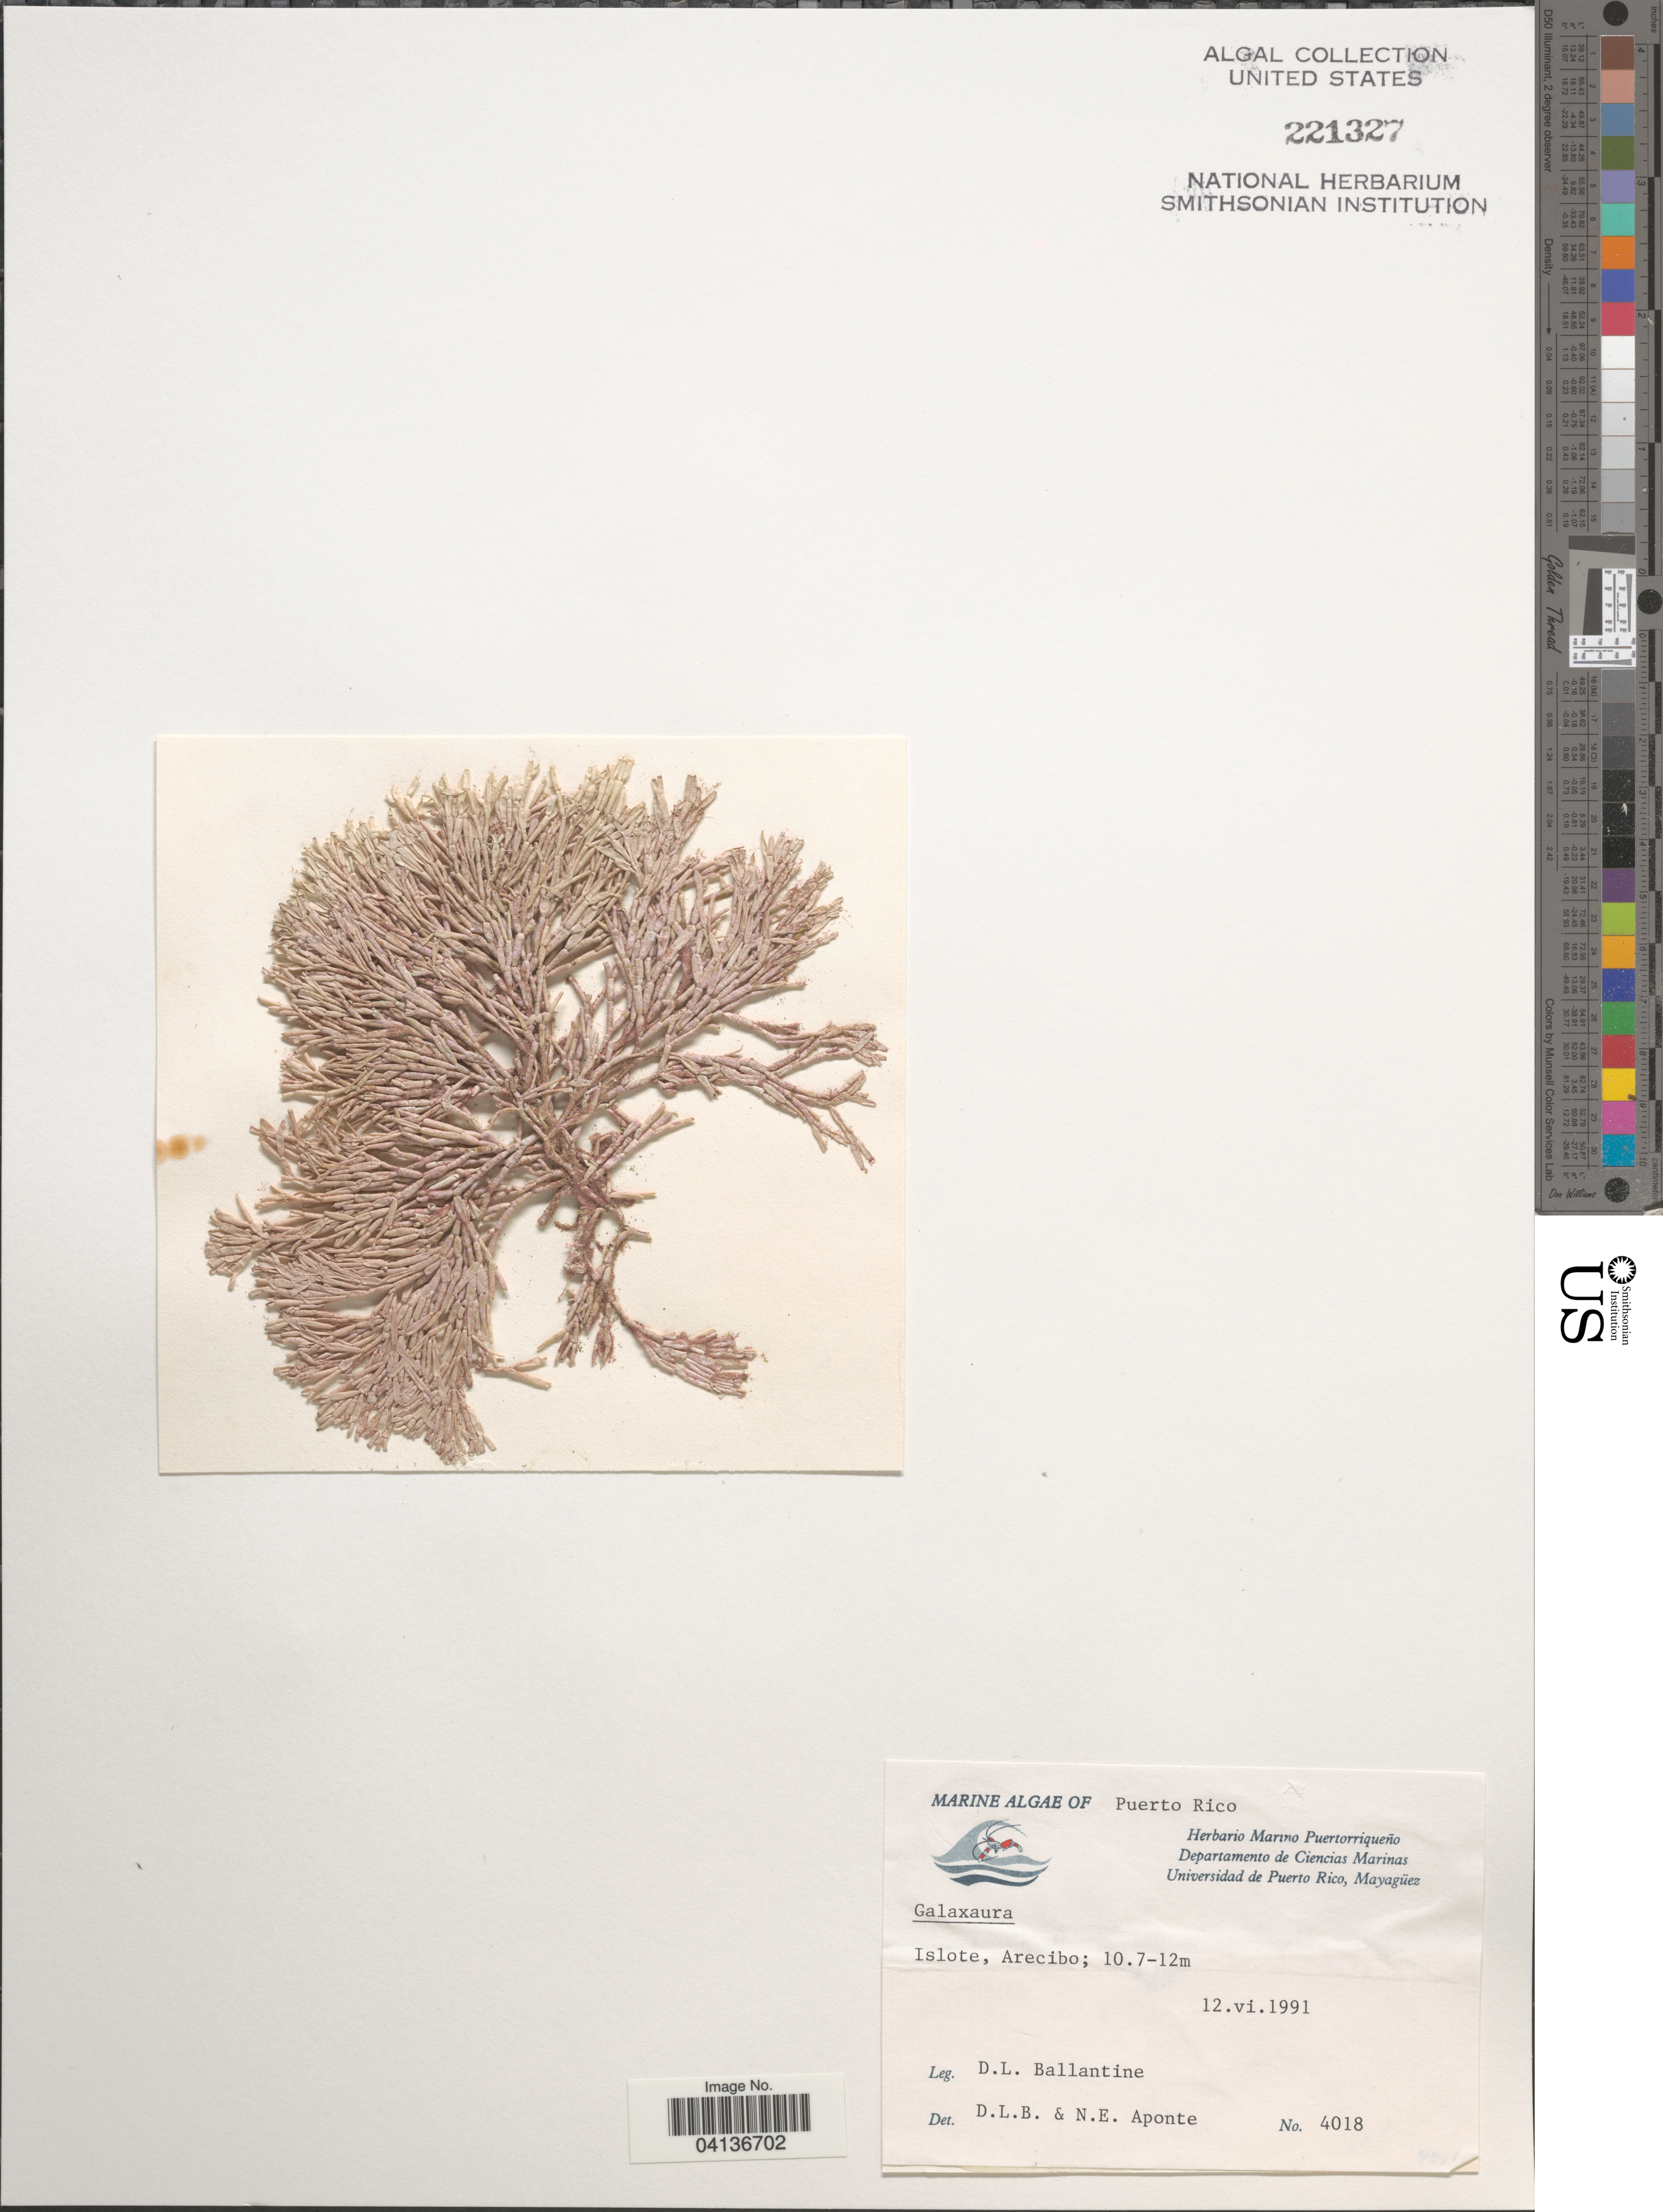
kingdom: Plantae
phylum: Rhodophyta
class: Florideophyceae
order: Nemaliales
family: Galaxauraceae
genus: Galaxaura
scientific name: Galaxaura sp.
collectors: D.L. Ballantine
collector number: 4018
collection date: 1991-06-12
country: Puerto Rico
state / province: Arecibo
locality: Islote.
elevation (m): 10.7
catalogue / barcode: US 221327